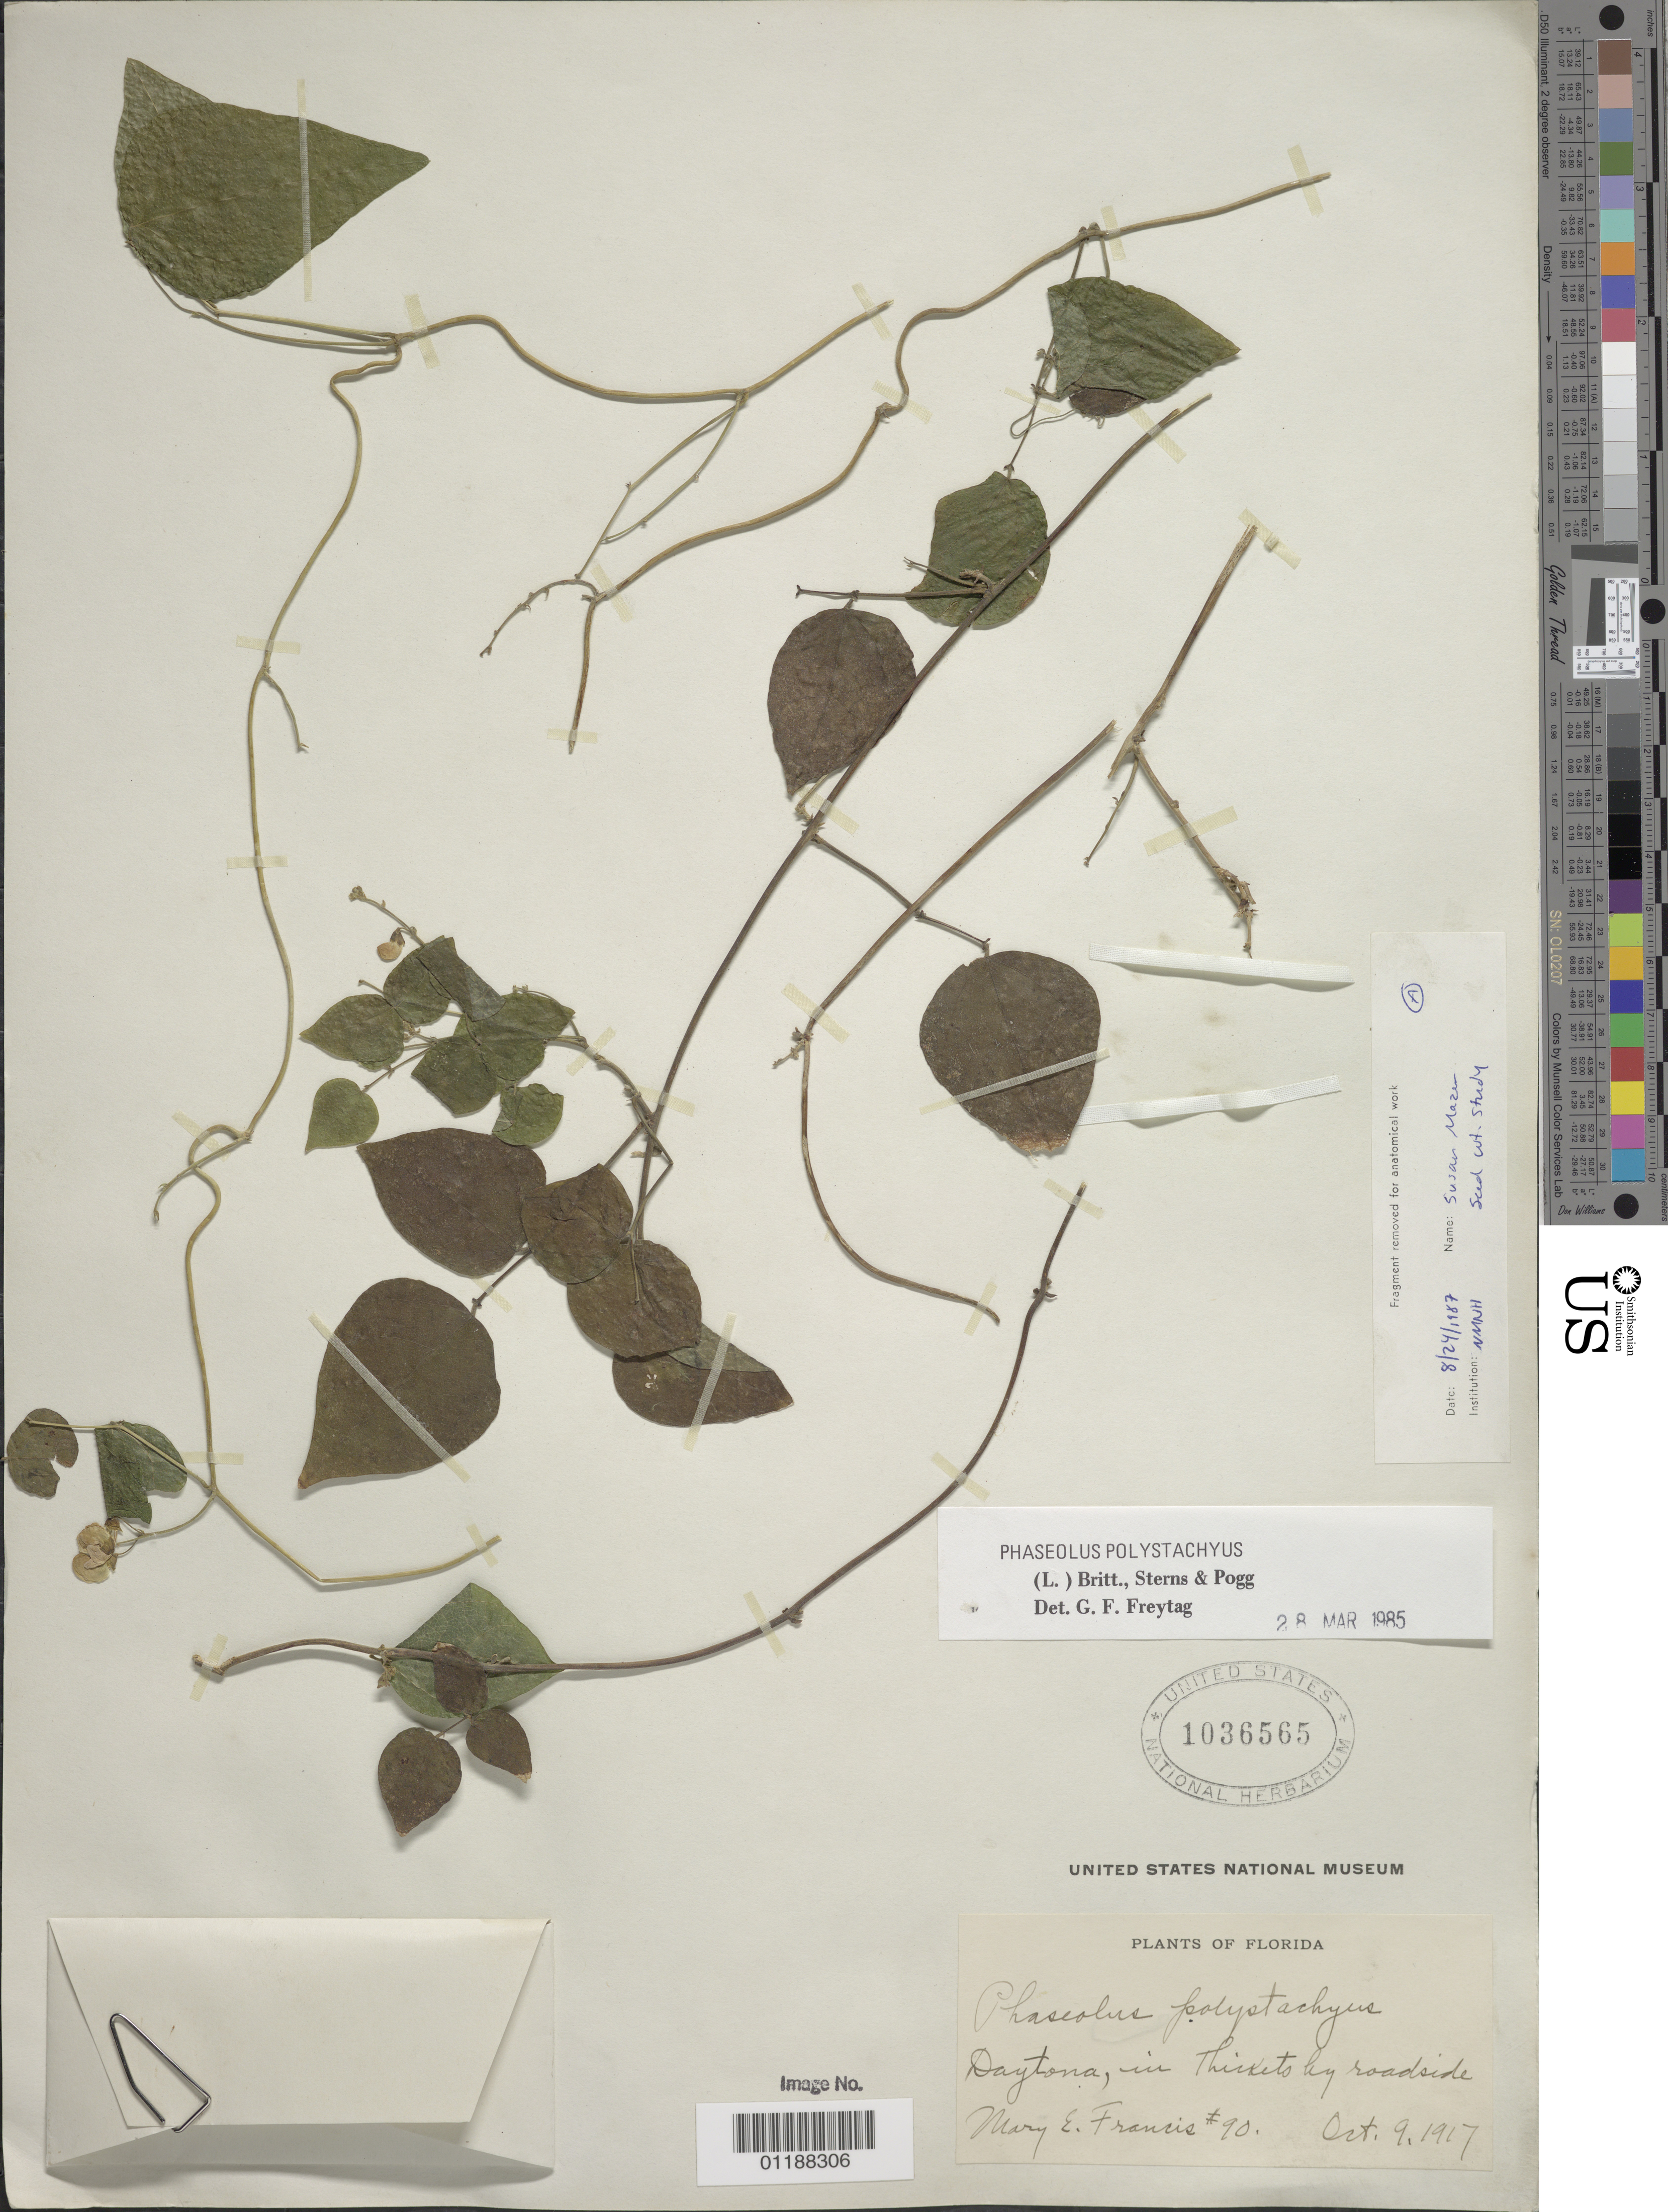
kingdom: Plantae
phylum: Tracheophyta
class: Magnoliopsida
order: Fabales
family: Fabaceae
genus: Phaseolus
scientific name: Phaseolus polystachios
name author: (L.) Britton, Stearns & Poggenb.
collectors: M. E. Francis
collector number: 90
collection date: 1917-10-09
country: United States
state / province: Florida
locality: Daytona, in thickets by roadside.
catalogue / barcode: US 1036565